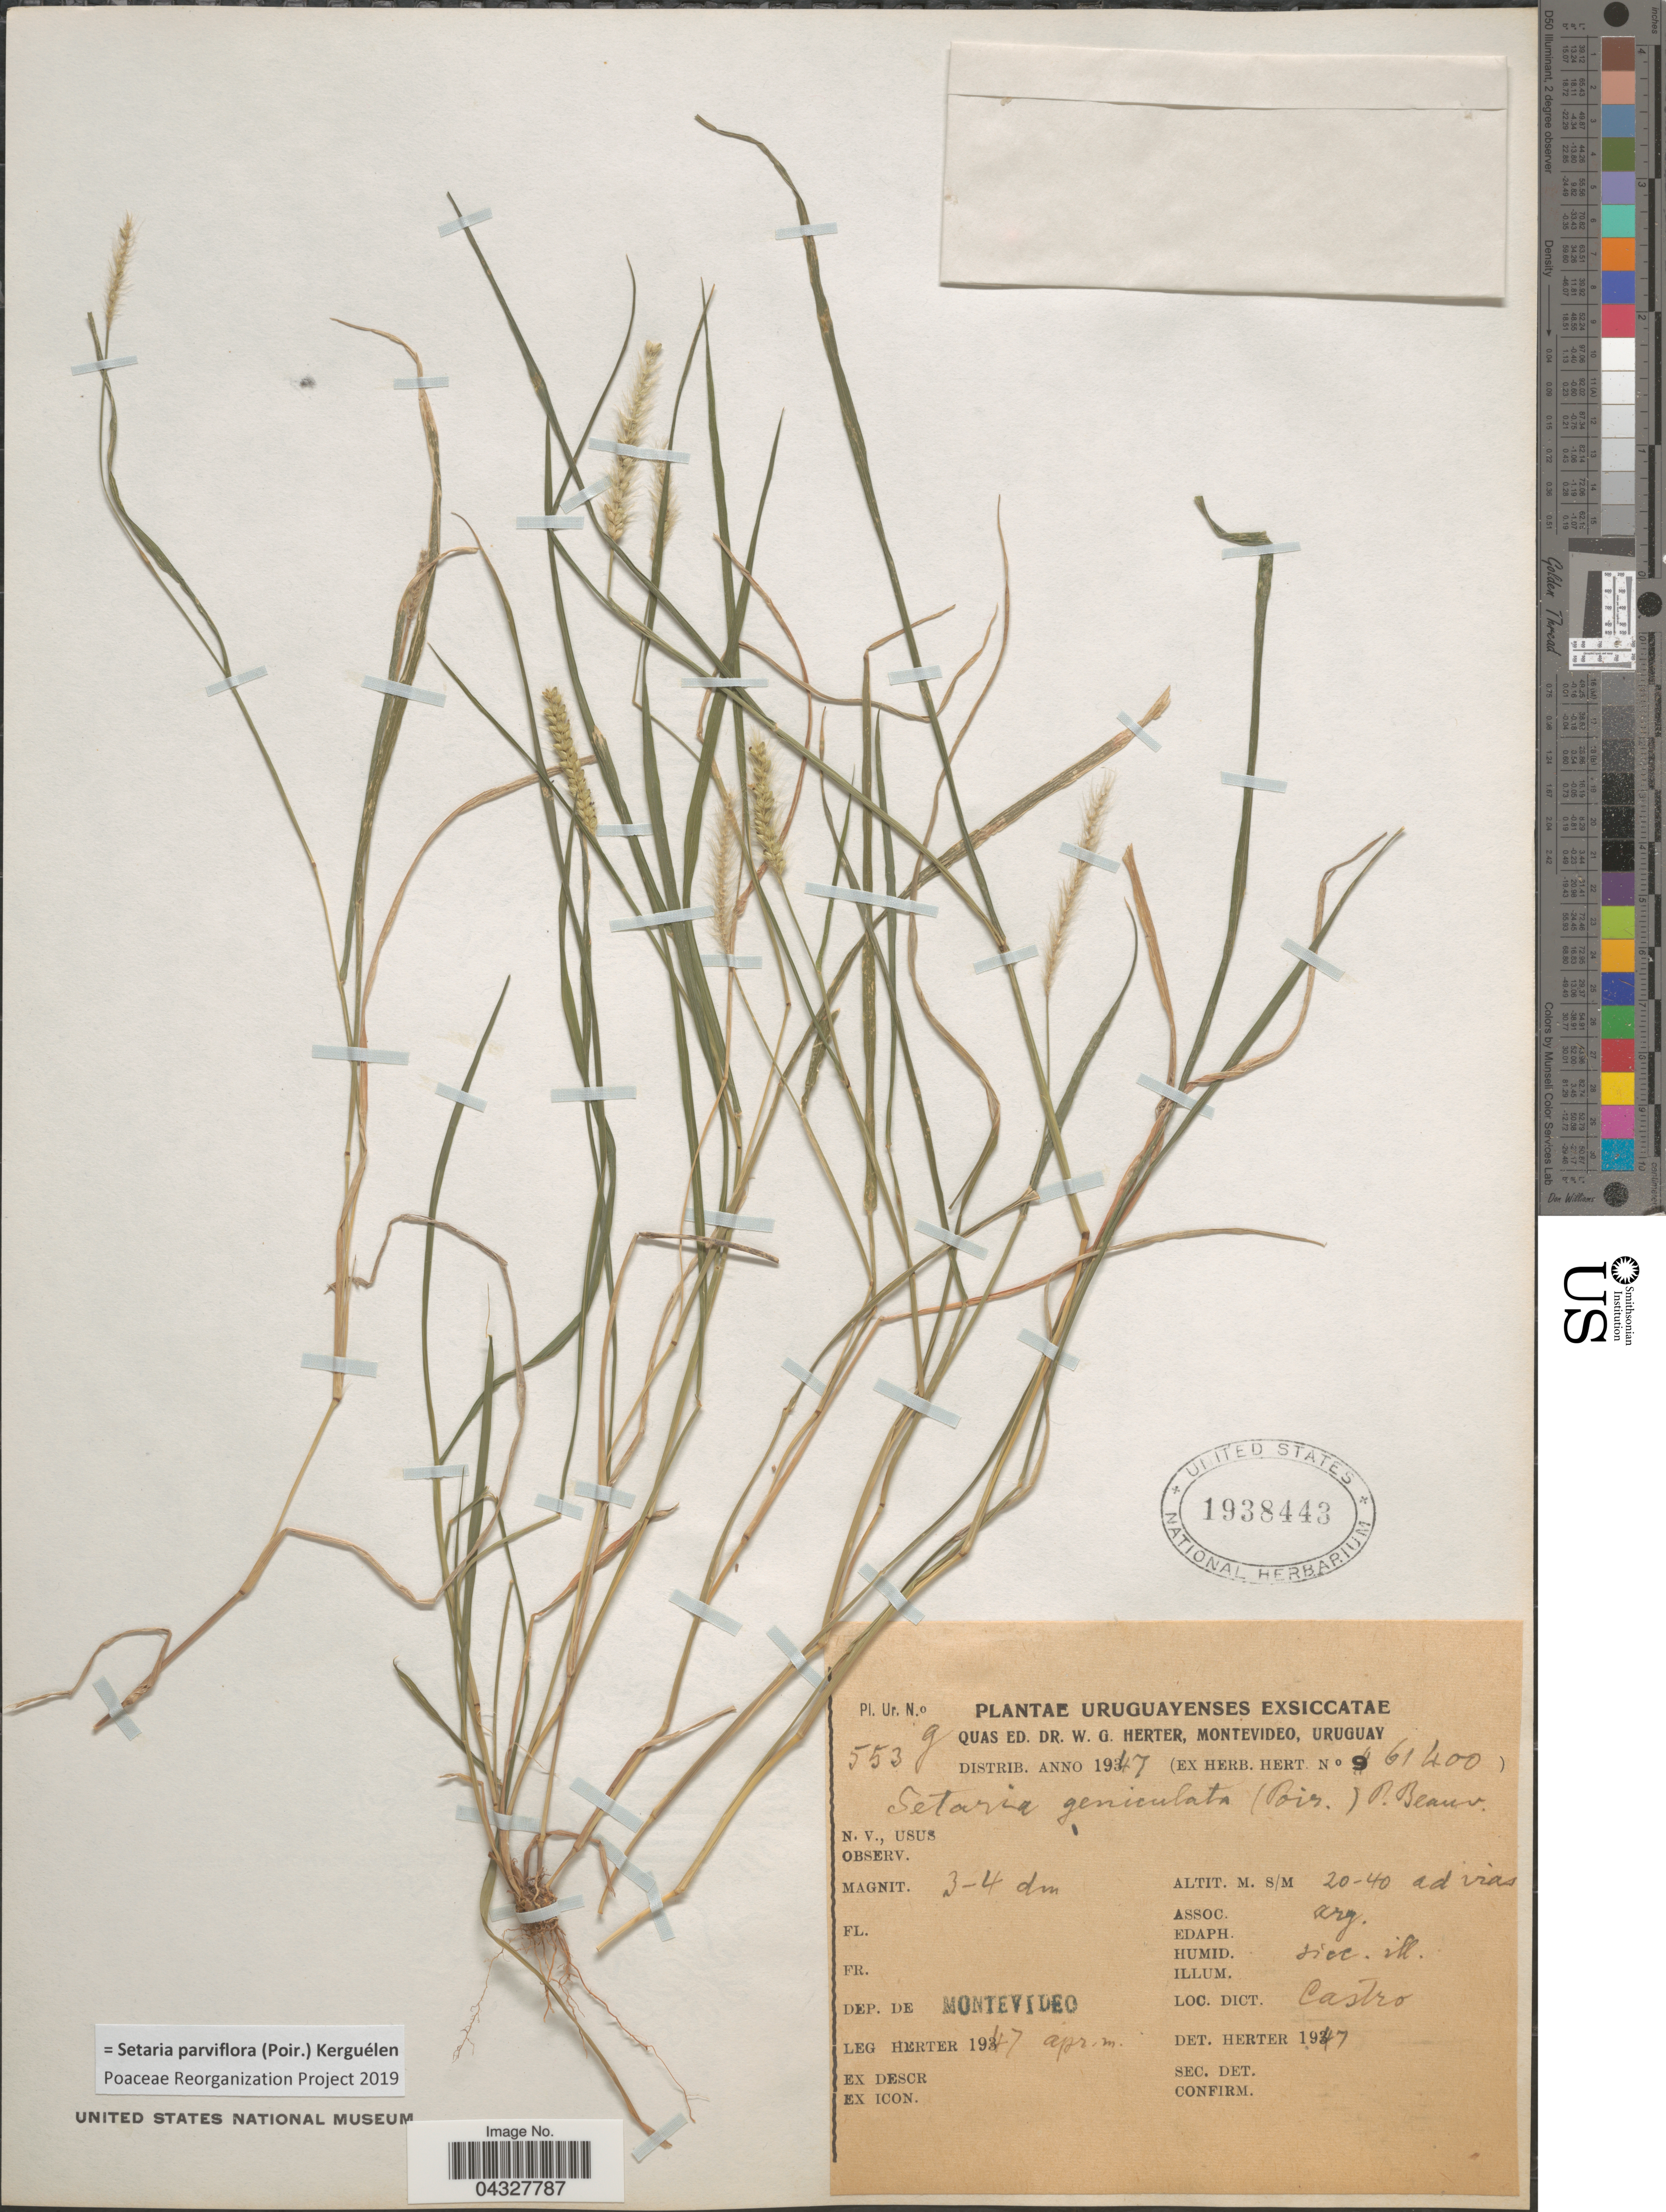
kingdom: Plantae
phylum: Tracheophyta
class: Liliopsida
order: Poales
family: Poaceae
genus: Setaria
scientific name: Setaria parviflora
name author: (Poir.) Kerguélen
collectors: G. Herter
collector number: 553g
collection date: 1947-04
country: Uruguay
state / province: Montevideo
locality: Dep. De Montevideo. Castro.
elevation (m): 20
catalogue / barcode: US 1938443